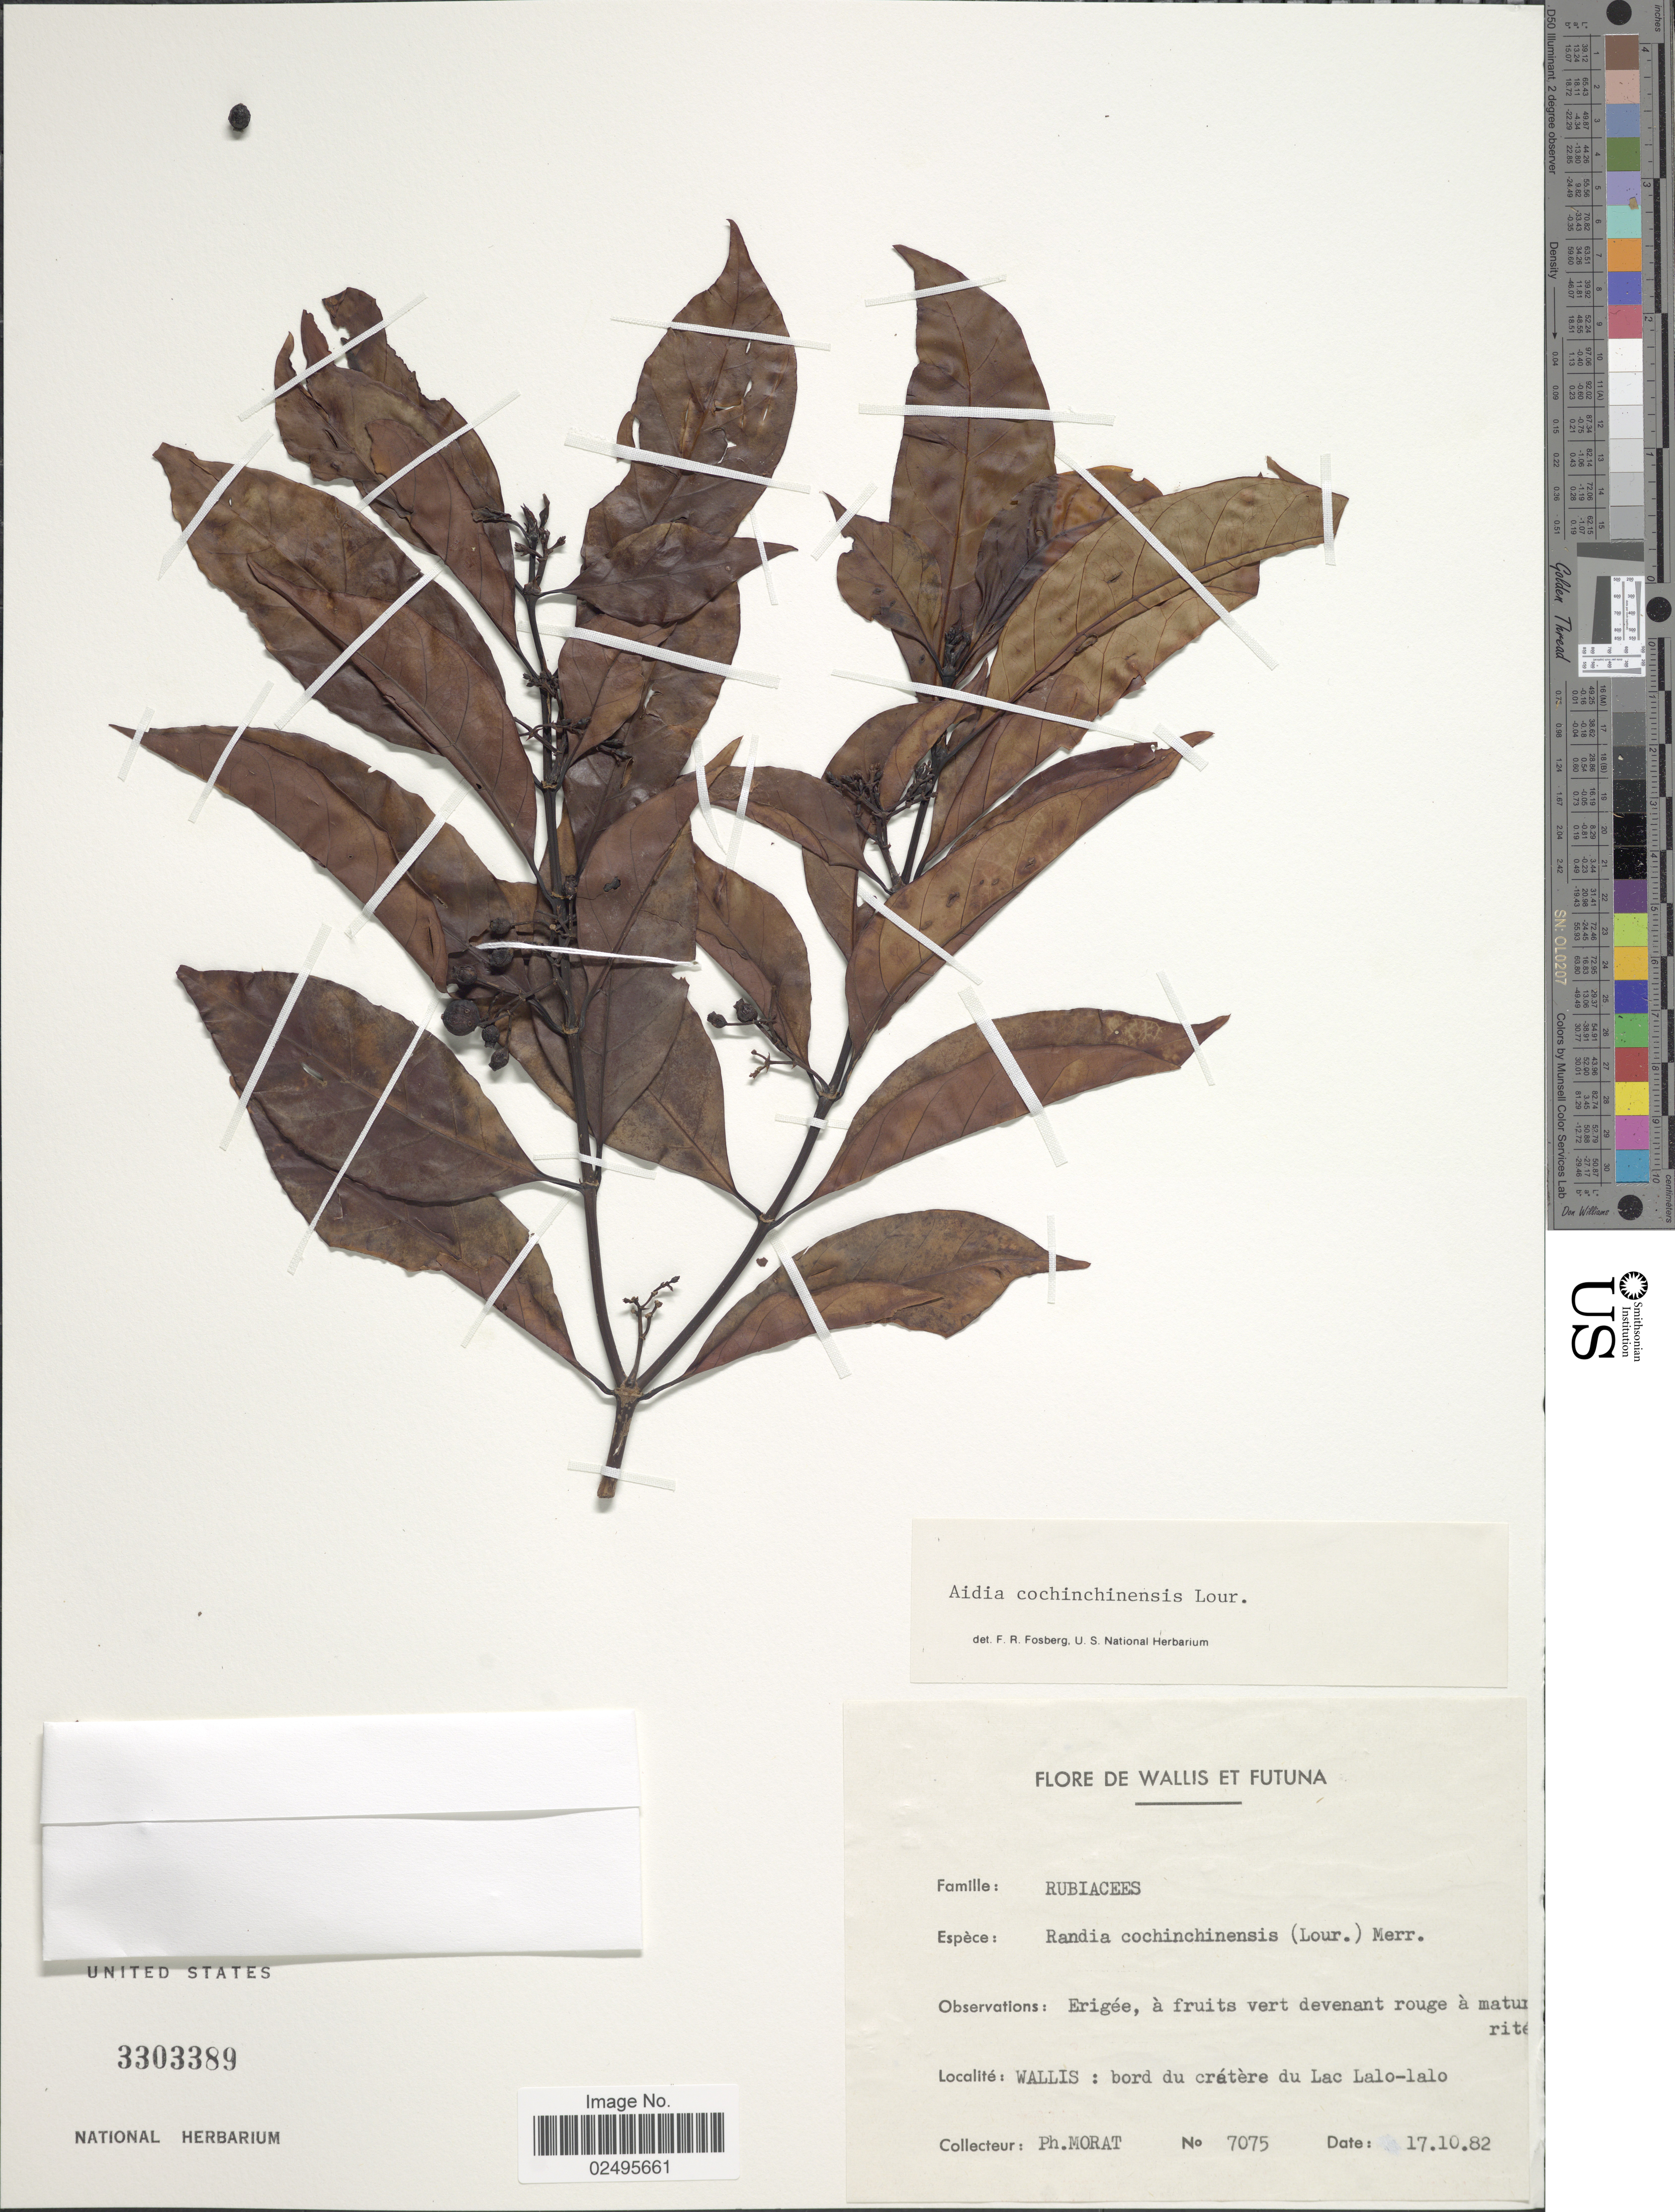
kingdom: Plantae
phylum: Tracheophyta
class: Magnoliopsida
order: Gentianales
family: Rubiaceae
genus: Aidia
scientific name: Aidia graeffei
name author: (Reinecke) Tirveng.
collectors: P. Morat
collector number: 7075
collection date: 1982-10-17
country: Wallis and Futuna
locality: Wallis: bord du cratere du Lac Lalo-lalo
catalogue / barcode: US 3303389